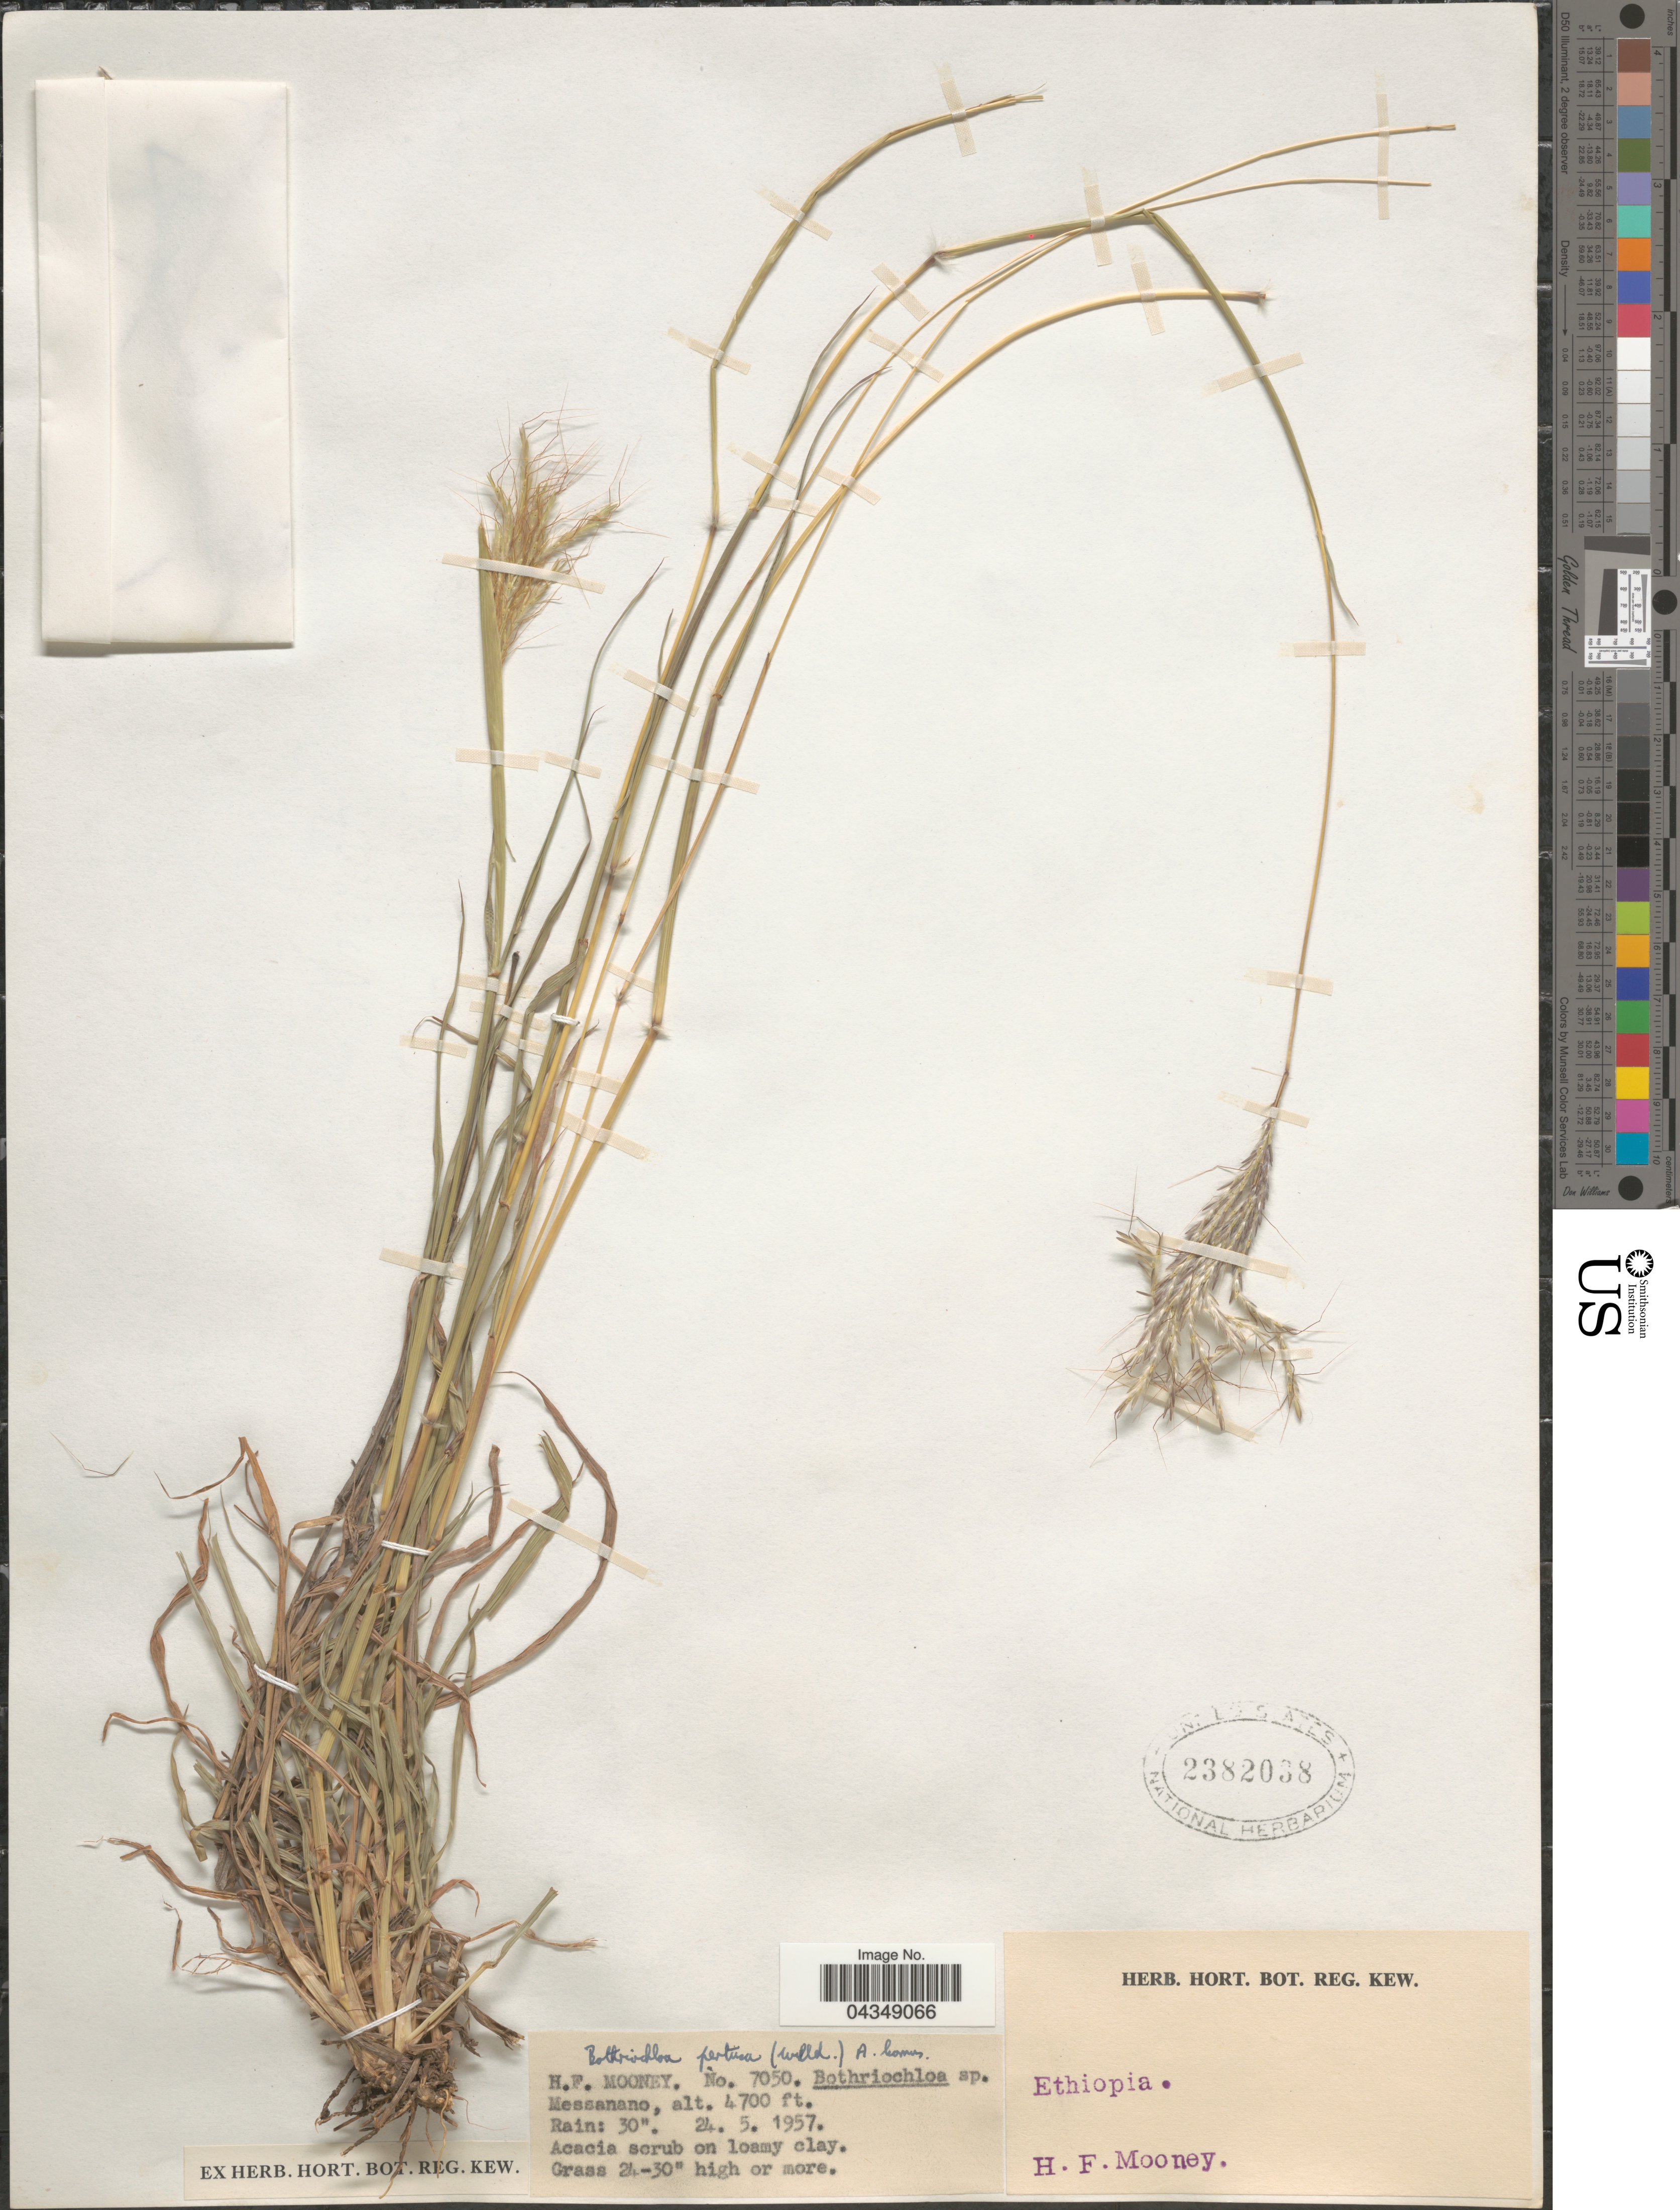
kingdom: Plantae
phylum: Tracheophyta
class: Liliopsida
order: Poales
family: Poaceae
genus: Bothriochloa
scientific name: Bothriochloa insculpta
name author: (Hochst. ex A. Rich.) A. Camus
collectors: H. Mooney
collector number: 7050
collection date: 1957-05-24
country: Ethiopia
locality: Messanano.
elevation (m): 1433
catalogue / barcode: US 2382038